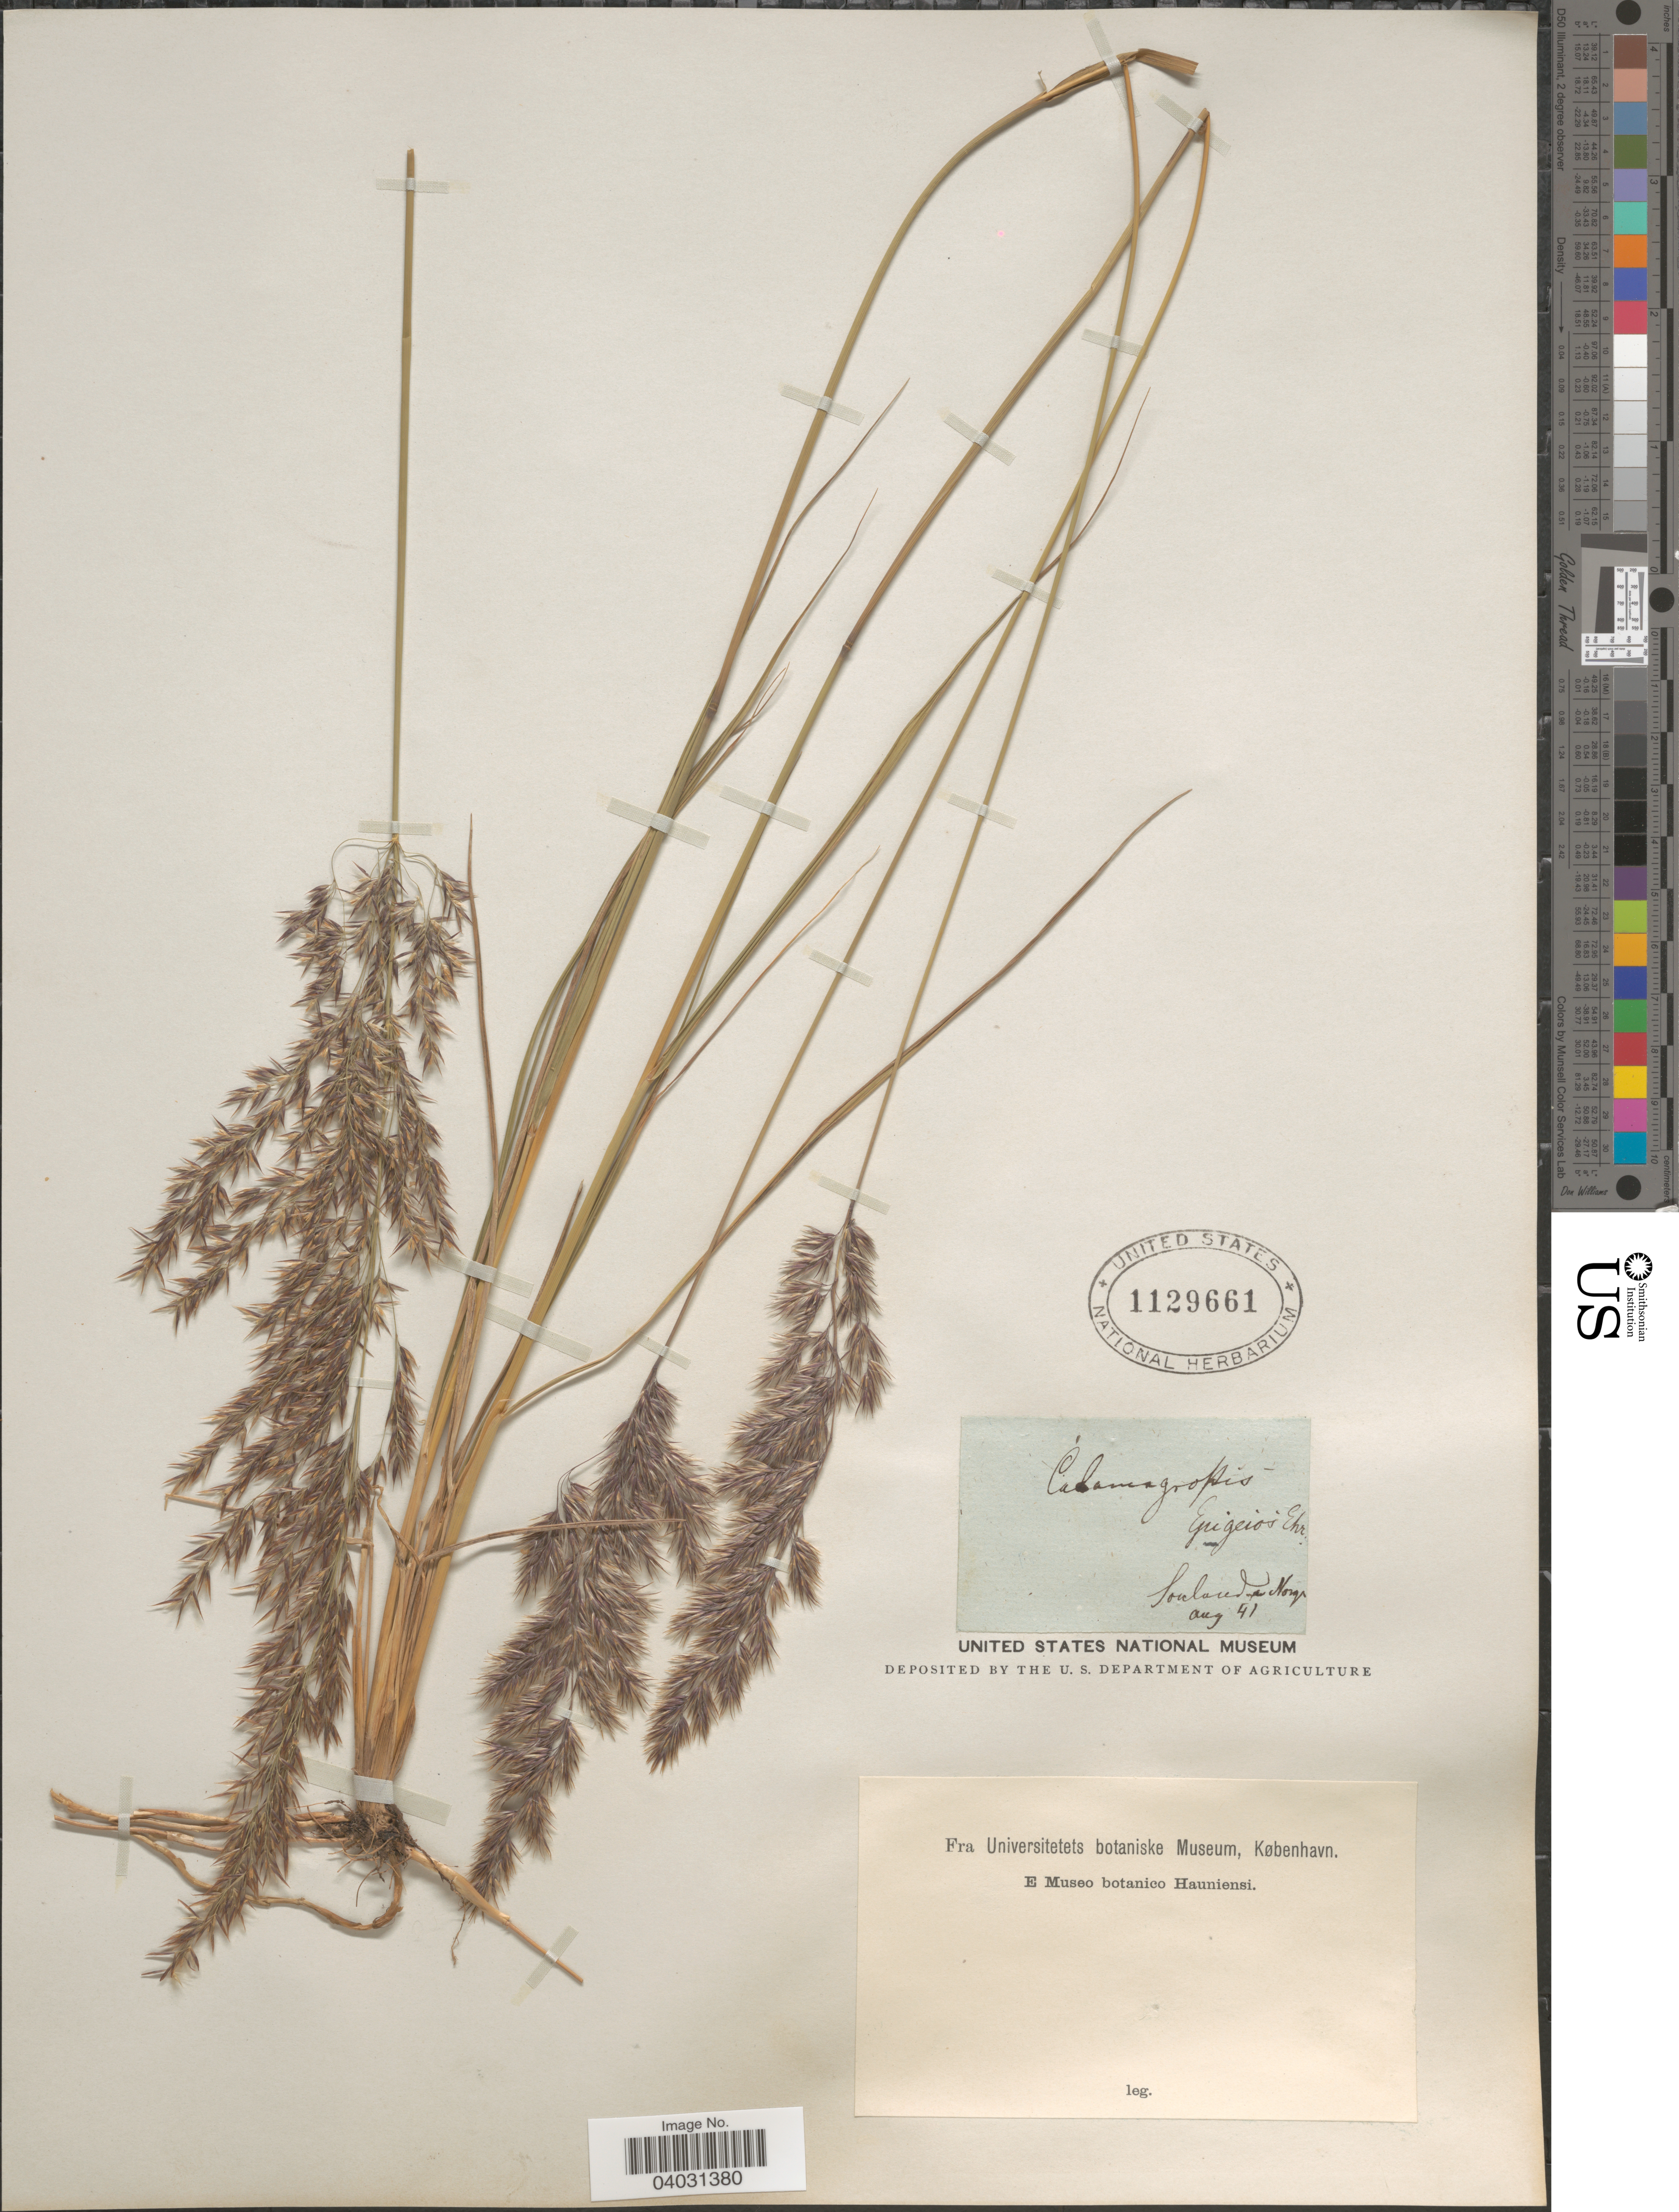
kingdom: Plantae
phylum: Tracheophyta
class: Liliopsida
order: Poales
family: Poaceae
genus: Calamagrostis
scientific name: Calamagrostis epigeios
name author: (L.) Roth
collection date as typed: Transcribed d/m/y: /8/41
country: Norway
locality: Souland in Norge.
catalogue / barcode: US 1129661